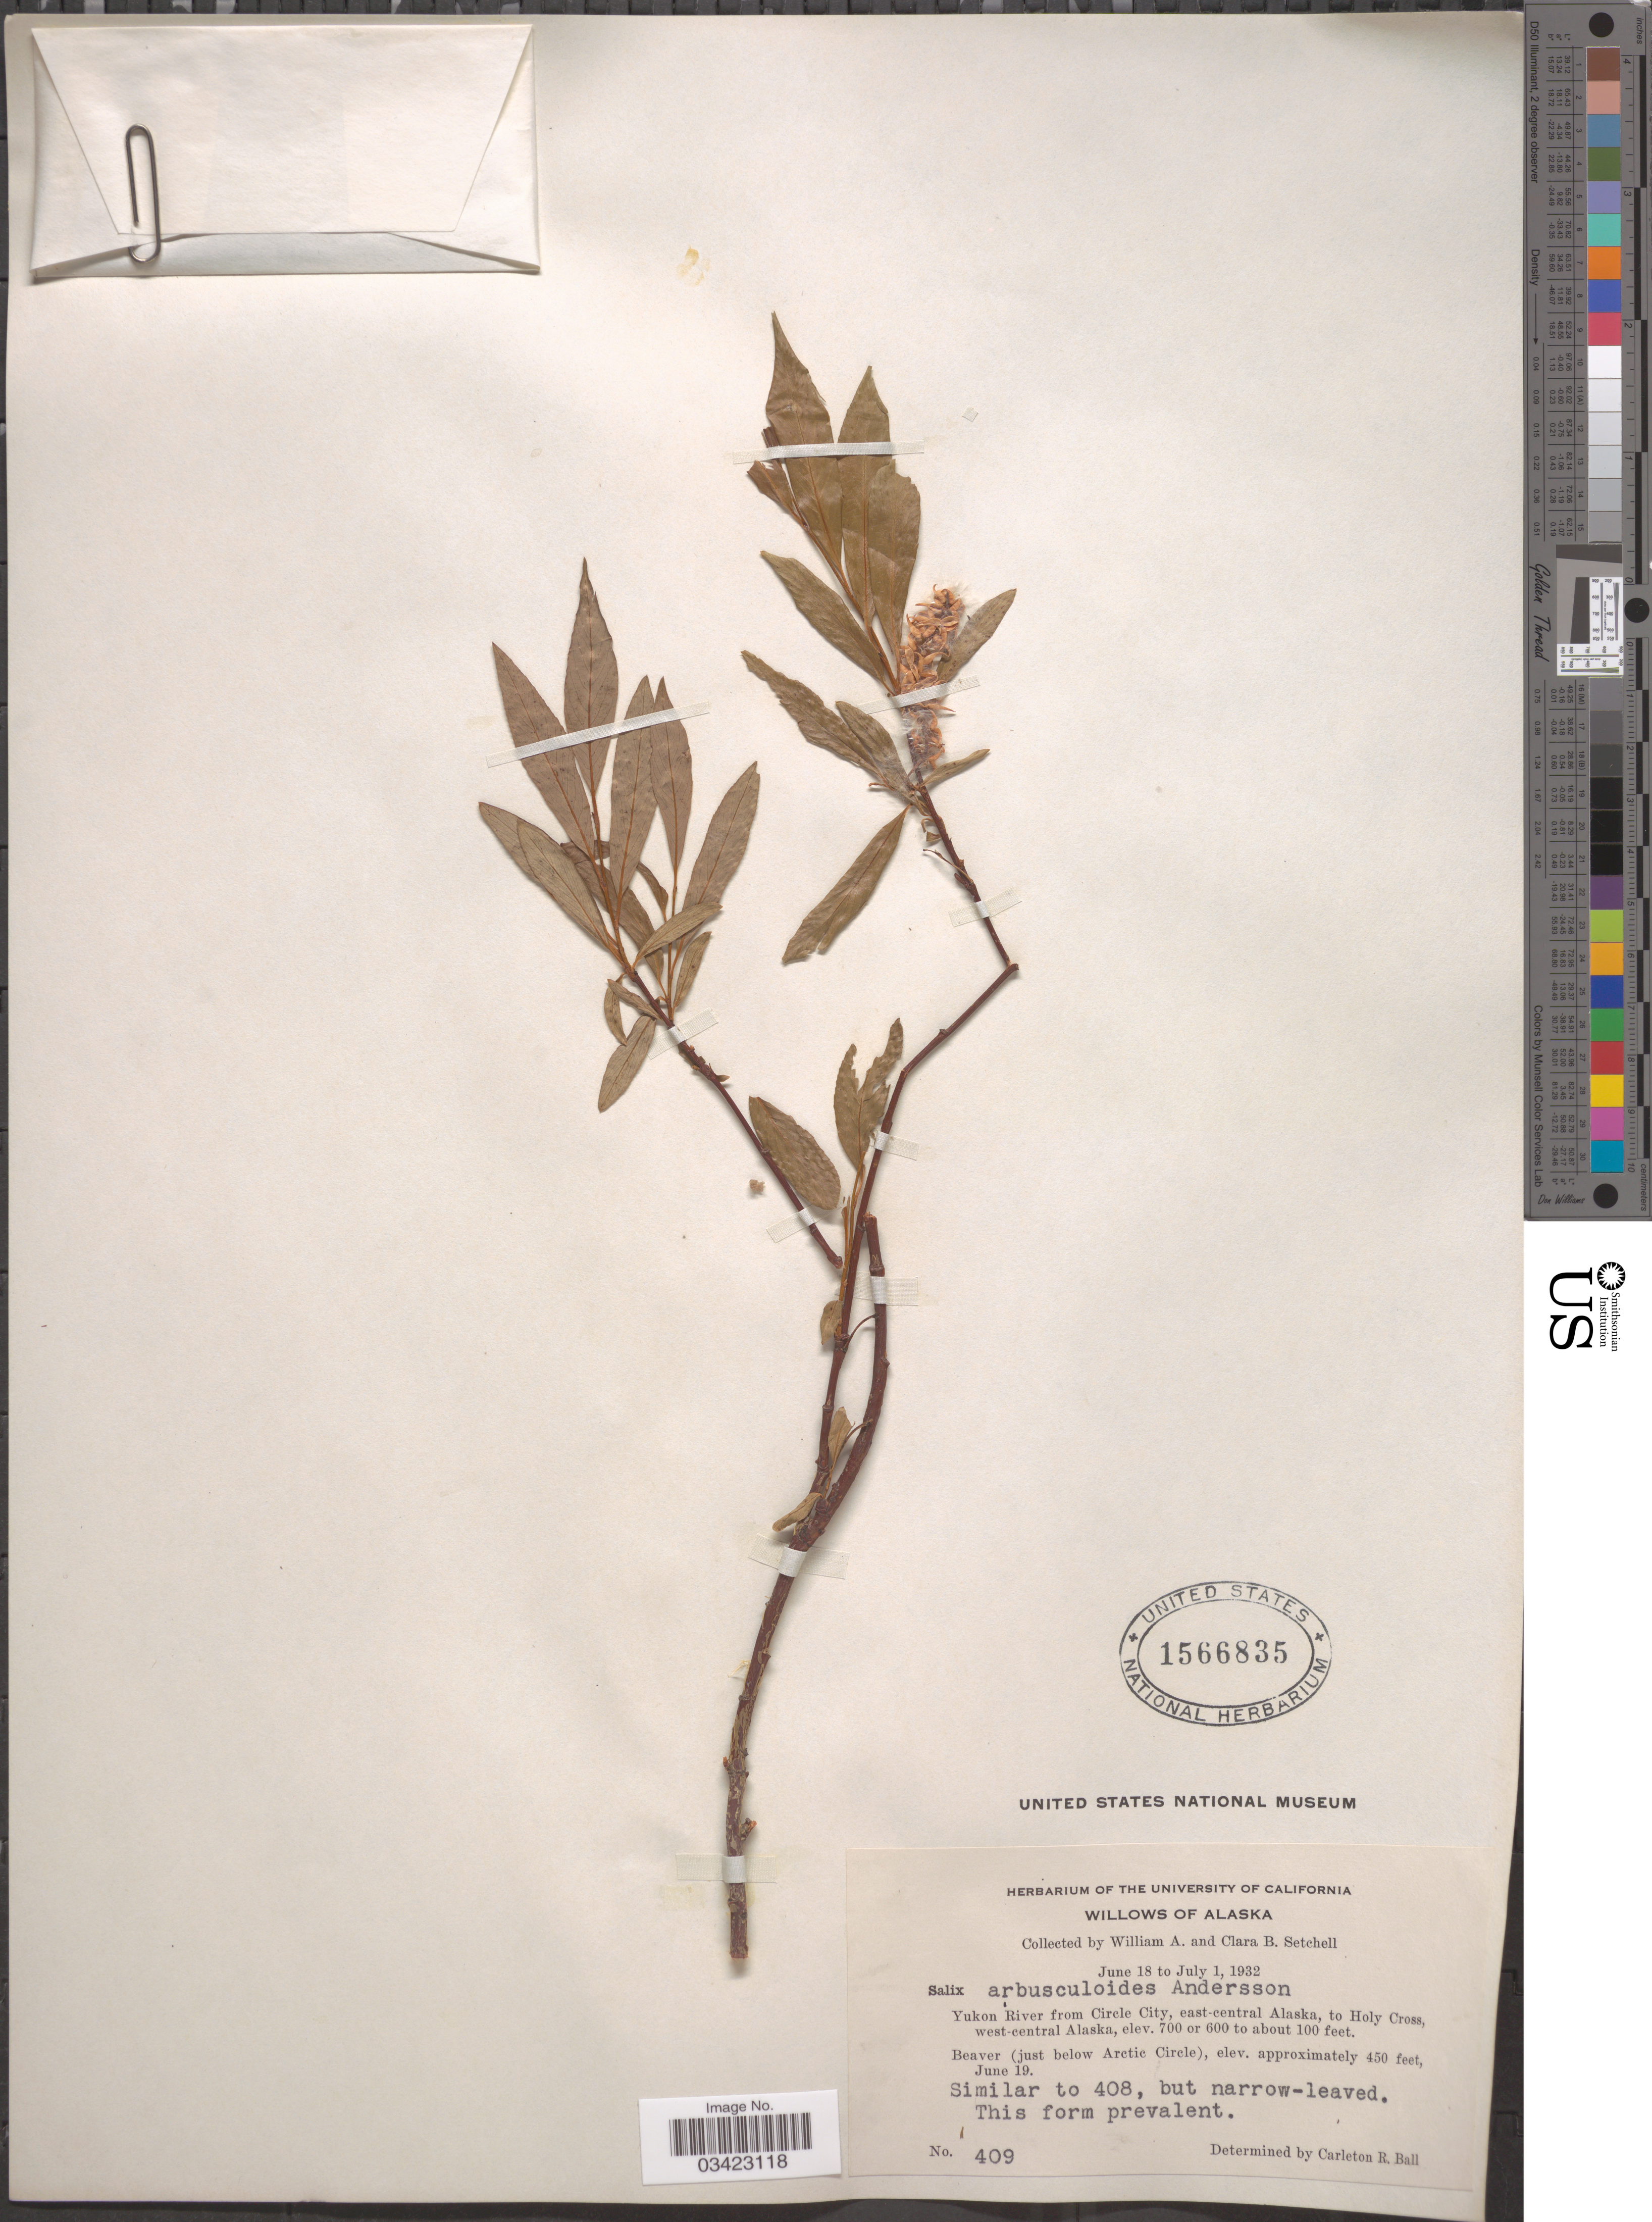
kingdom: Plantae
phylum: Tracheophyta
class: Magnoliopsida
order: Malpighiales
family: Salicaceae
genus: Salix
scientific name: Salix arbusculoides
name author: Andersson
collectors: W. Setchell & C. B. Setchell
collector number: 409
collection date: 1932-06-19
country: United States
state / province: Alaska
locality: Yukon River from Circle City, east-central Alaska, to Holy Cross, west-central Alaska. Beaver (just below Arctic Circle).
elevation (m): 30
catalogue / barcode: US 1566835